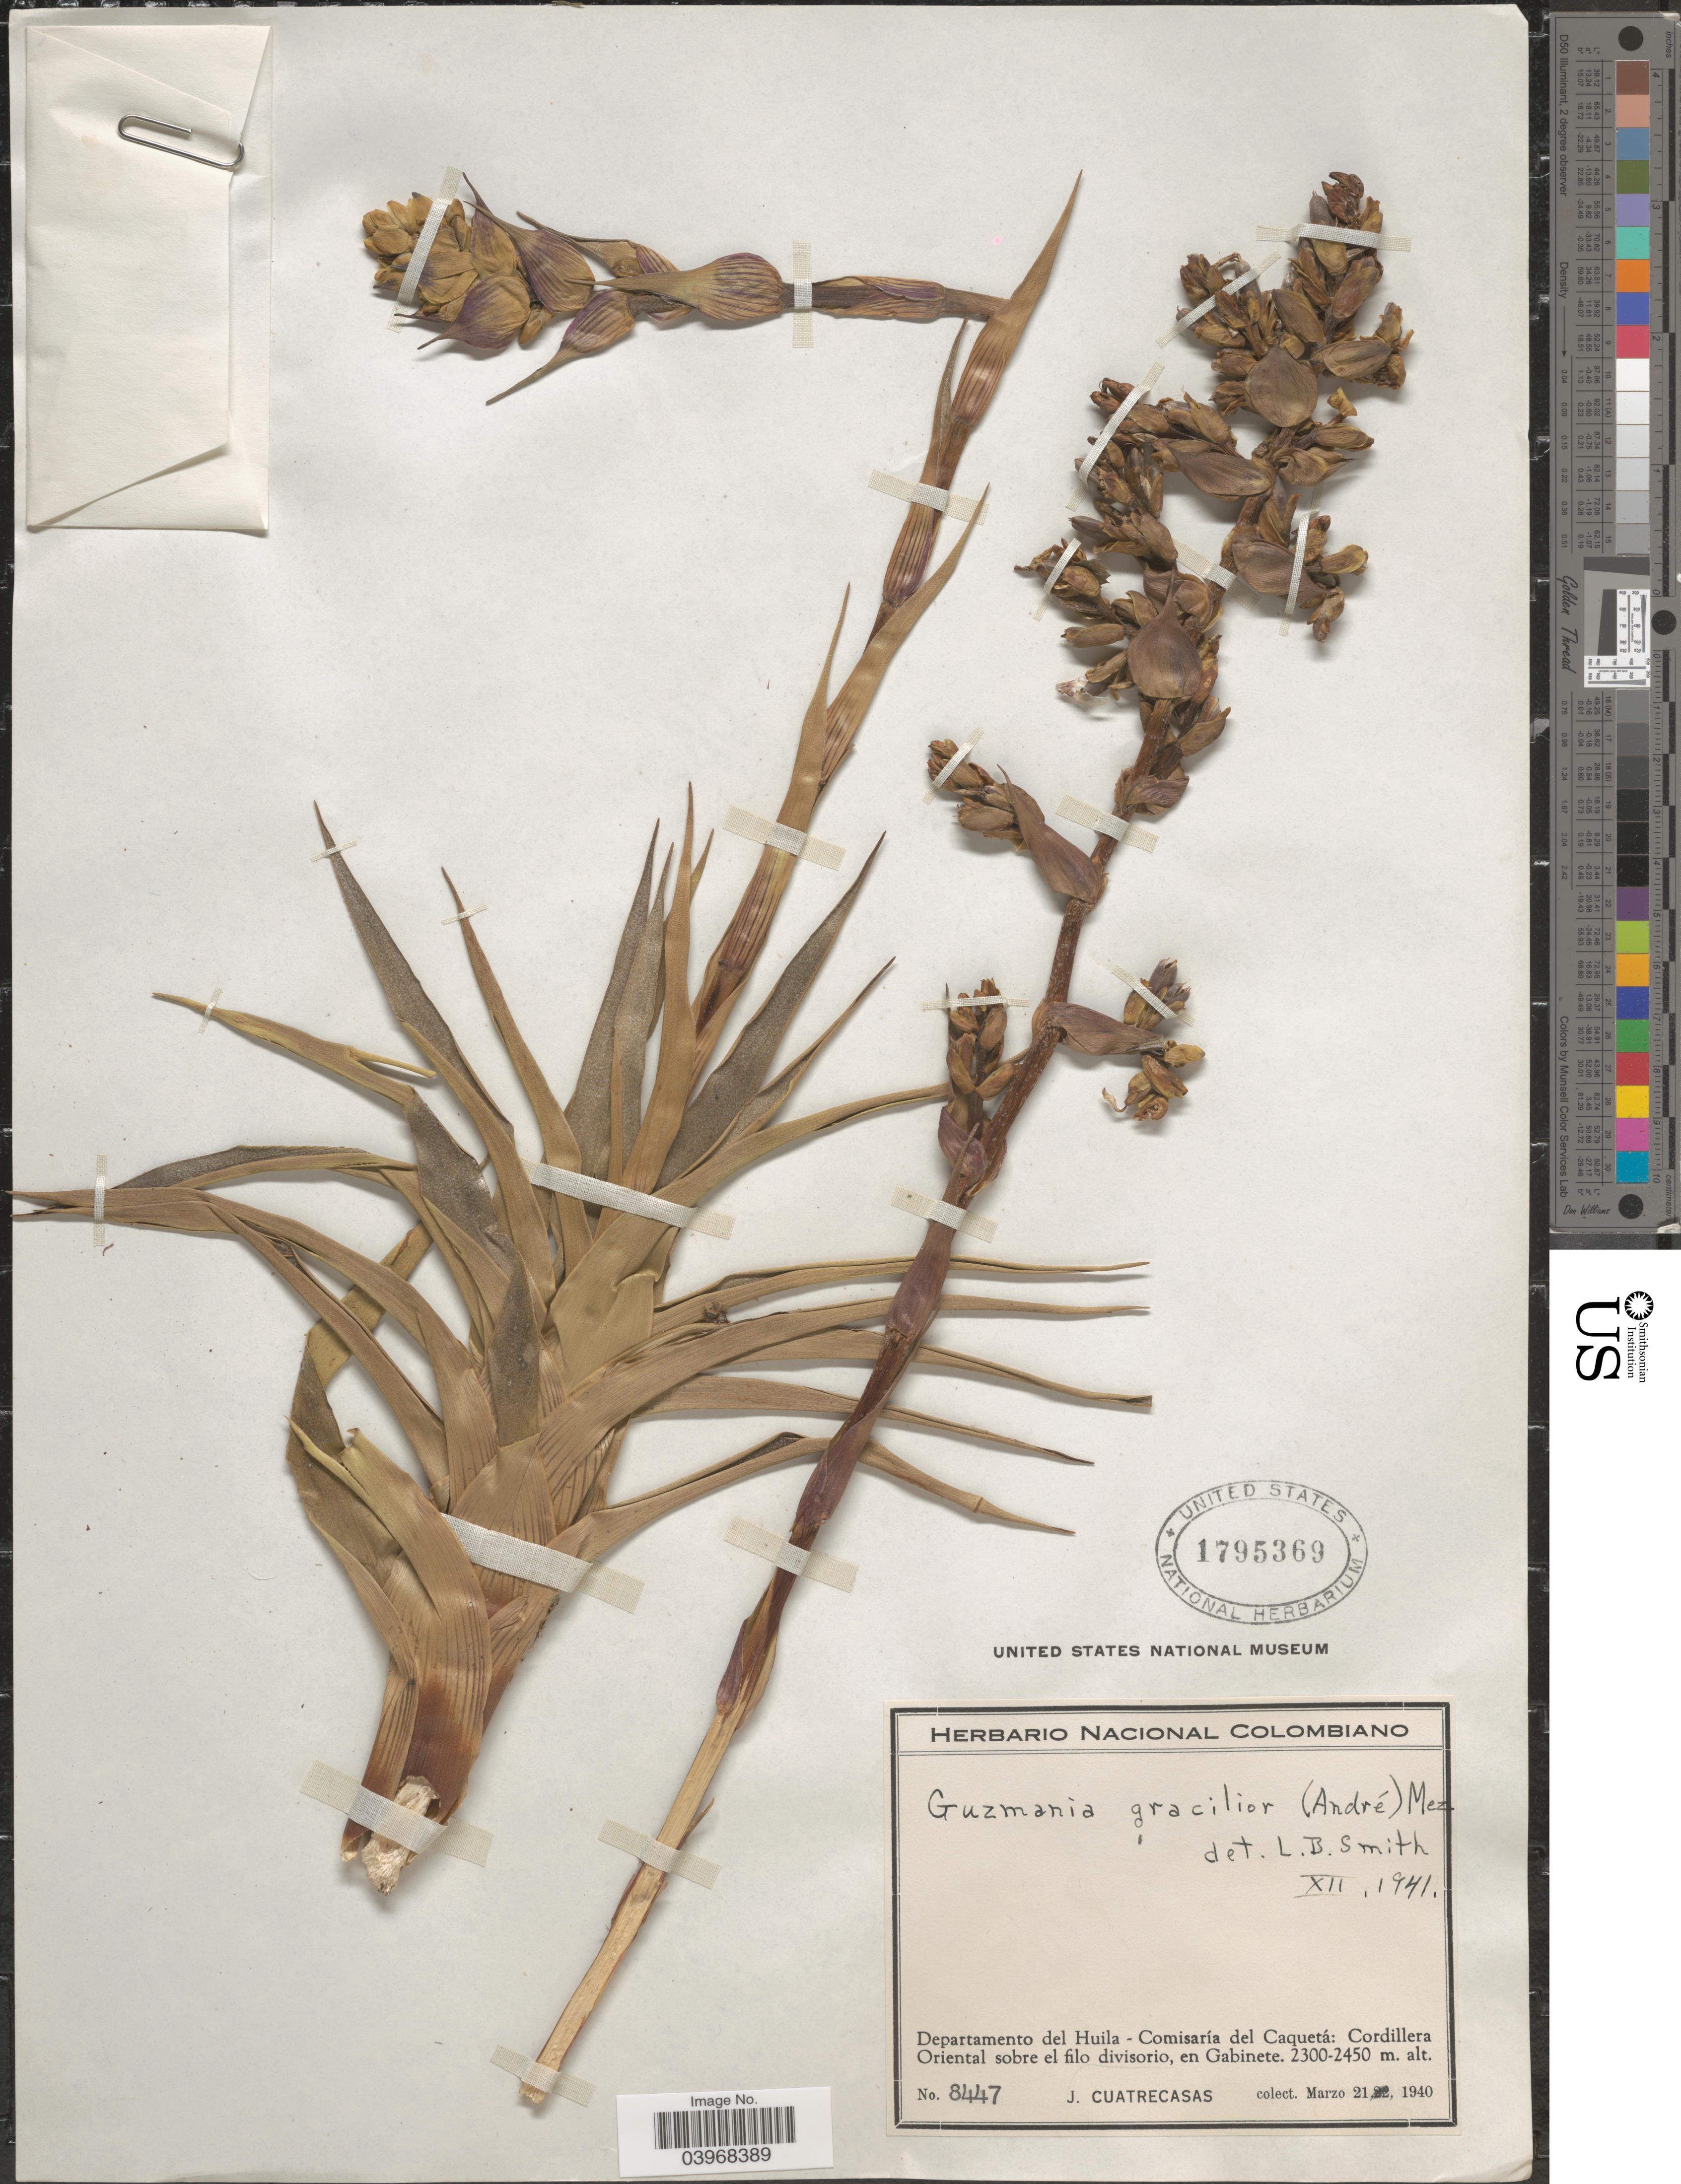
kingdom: Plantae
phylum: Tracheophyta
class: Liliopsida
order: Poales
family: Bromeliaceae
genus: Guzmania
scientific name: Guzmania gracilior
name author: (André) Mez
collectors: J. Cuatrecasas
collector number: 8447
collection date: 1940-03-21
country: Colombia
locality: Departamento del Huila - Comisaría del Caquetá: Cordillera Oriental sobre el filo divisorio, en Gabinete.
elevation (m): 2300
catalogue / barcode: US 1795369